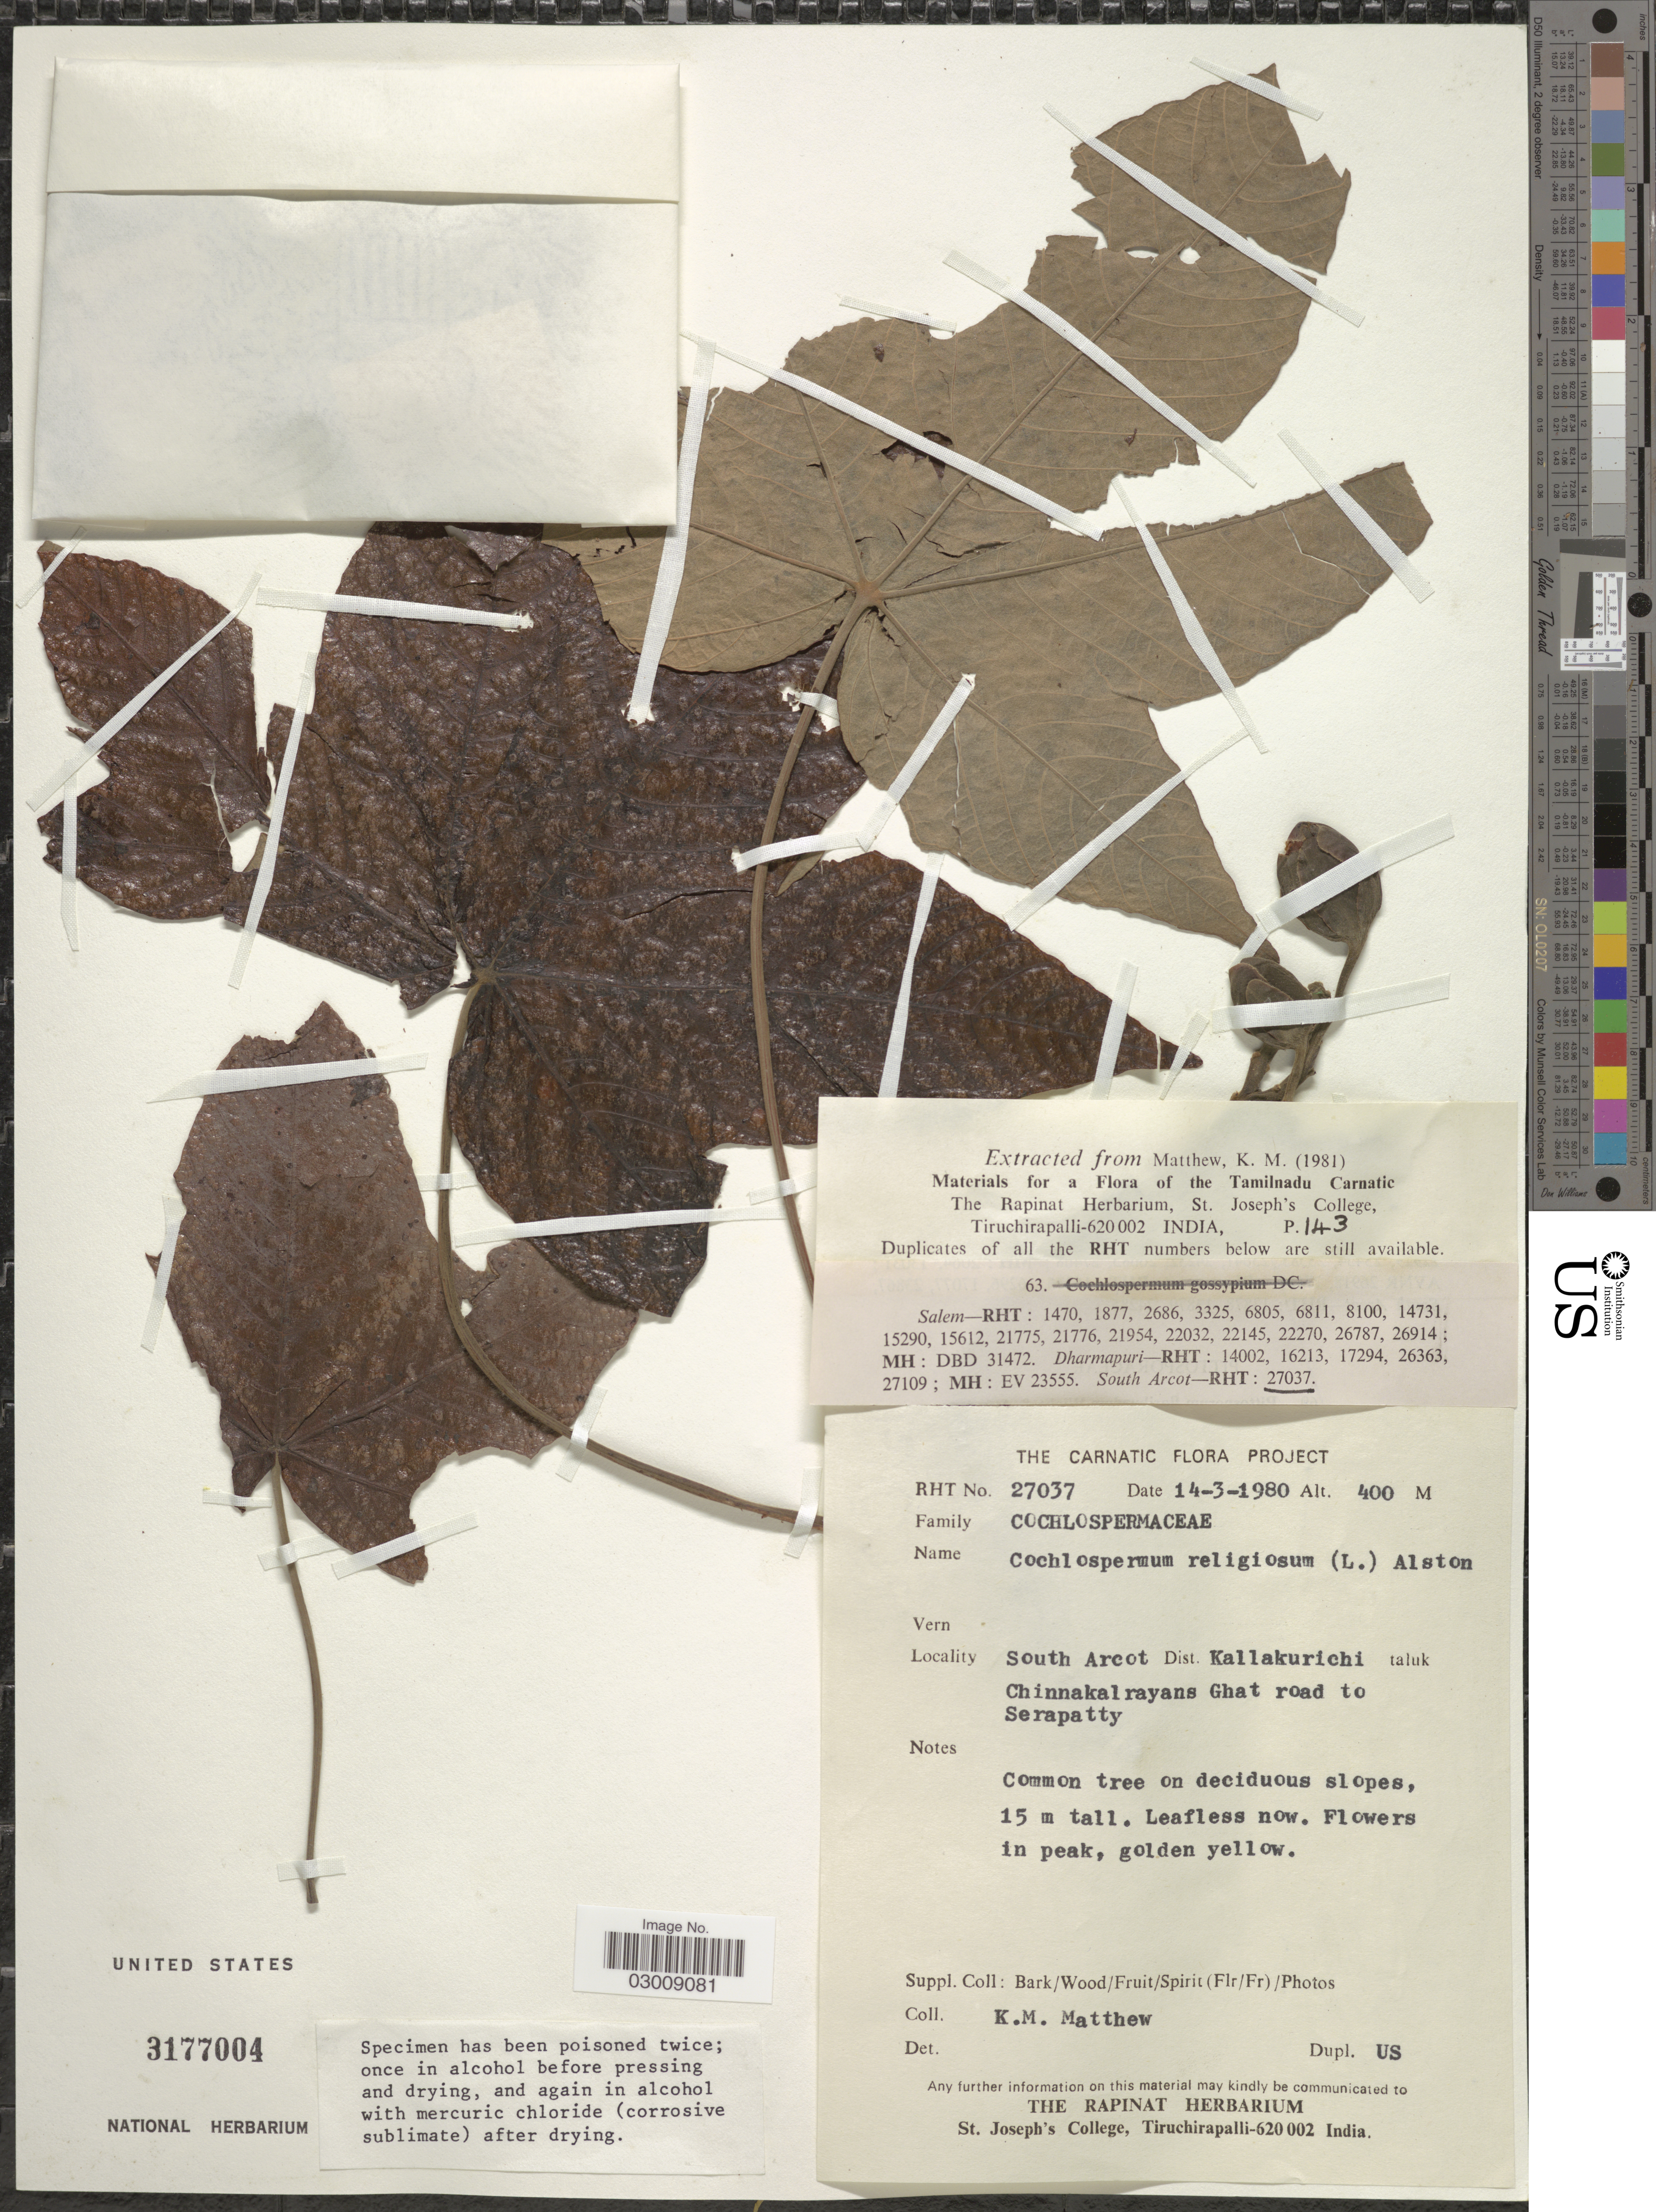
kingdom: Plantae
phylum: Tracheophyta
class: Magnoliopsida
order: Malvales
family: Cochlospermaceae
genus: Cochlospermum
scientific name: Cochlospermum religiosum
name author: (L.) Alston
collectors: K. M. Matthew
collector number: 27037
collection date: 1980-03-14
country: India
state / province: Tamil Nadu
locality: The Carnatic. South Arcot. Dist. Kallakurichi taluk Chinnakal rayans Ghat road to Serapatty.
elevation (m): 400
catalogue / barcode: US 3177004